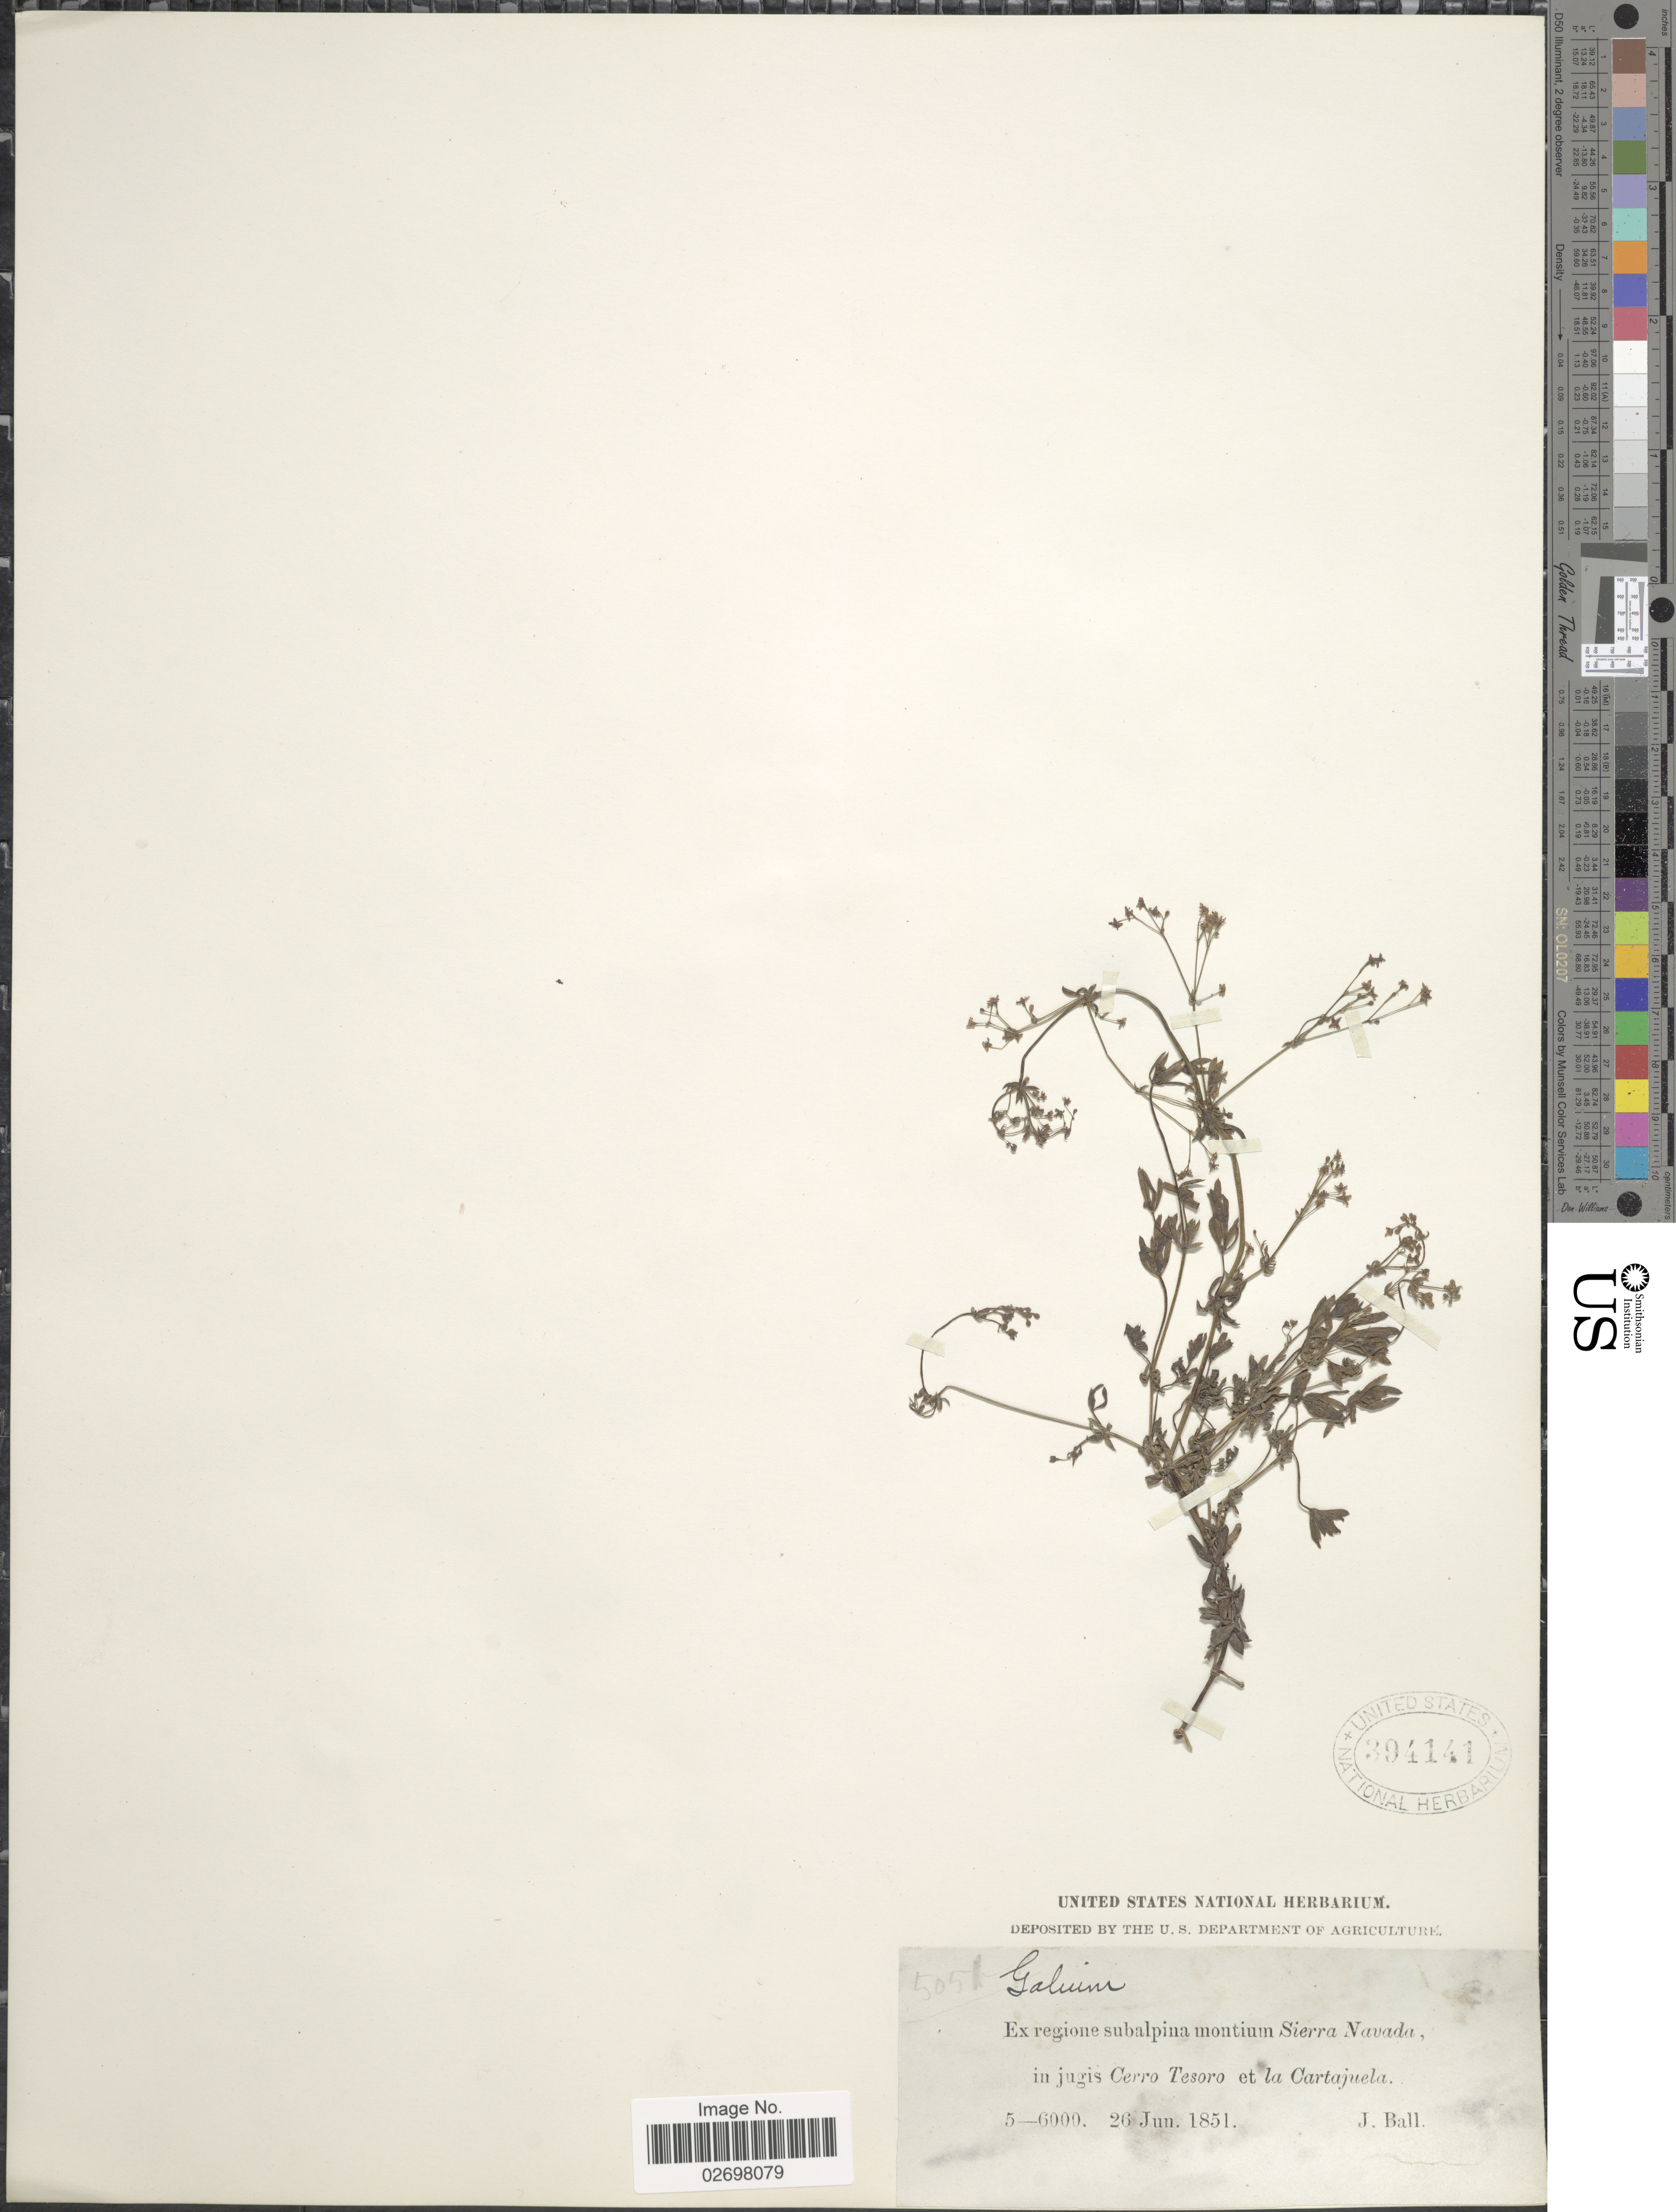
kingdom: Plantae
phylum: Tracheophyta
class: Magnoliopsida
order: Gentianales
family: Rubiaceae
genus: Galium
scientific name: Galium sp.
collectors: J. Ball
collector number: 505b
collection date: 1851-06-26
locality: Regione subalpina montium Sierra Nevada, in jugis Cerro Tesoro et la Cartajuela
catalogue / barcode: US 394141